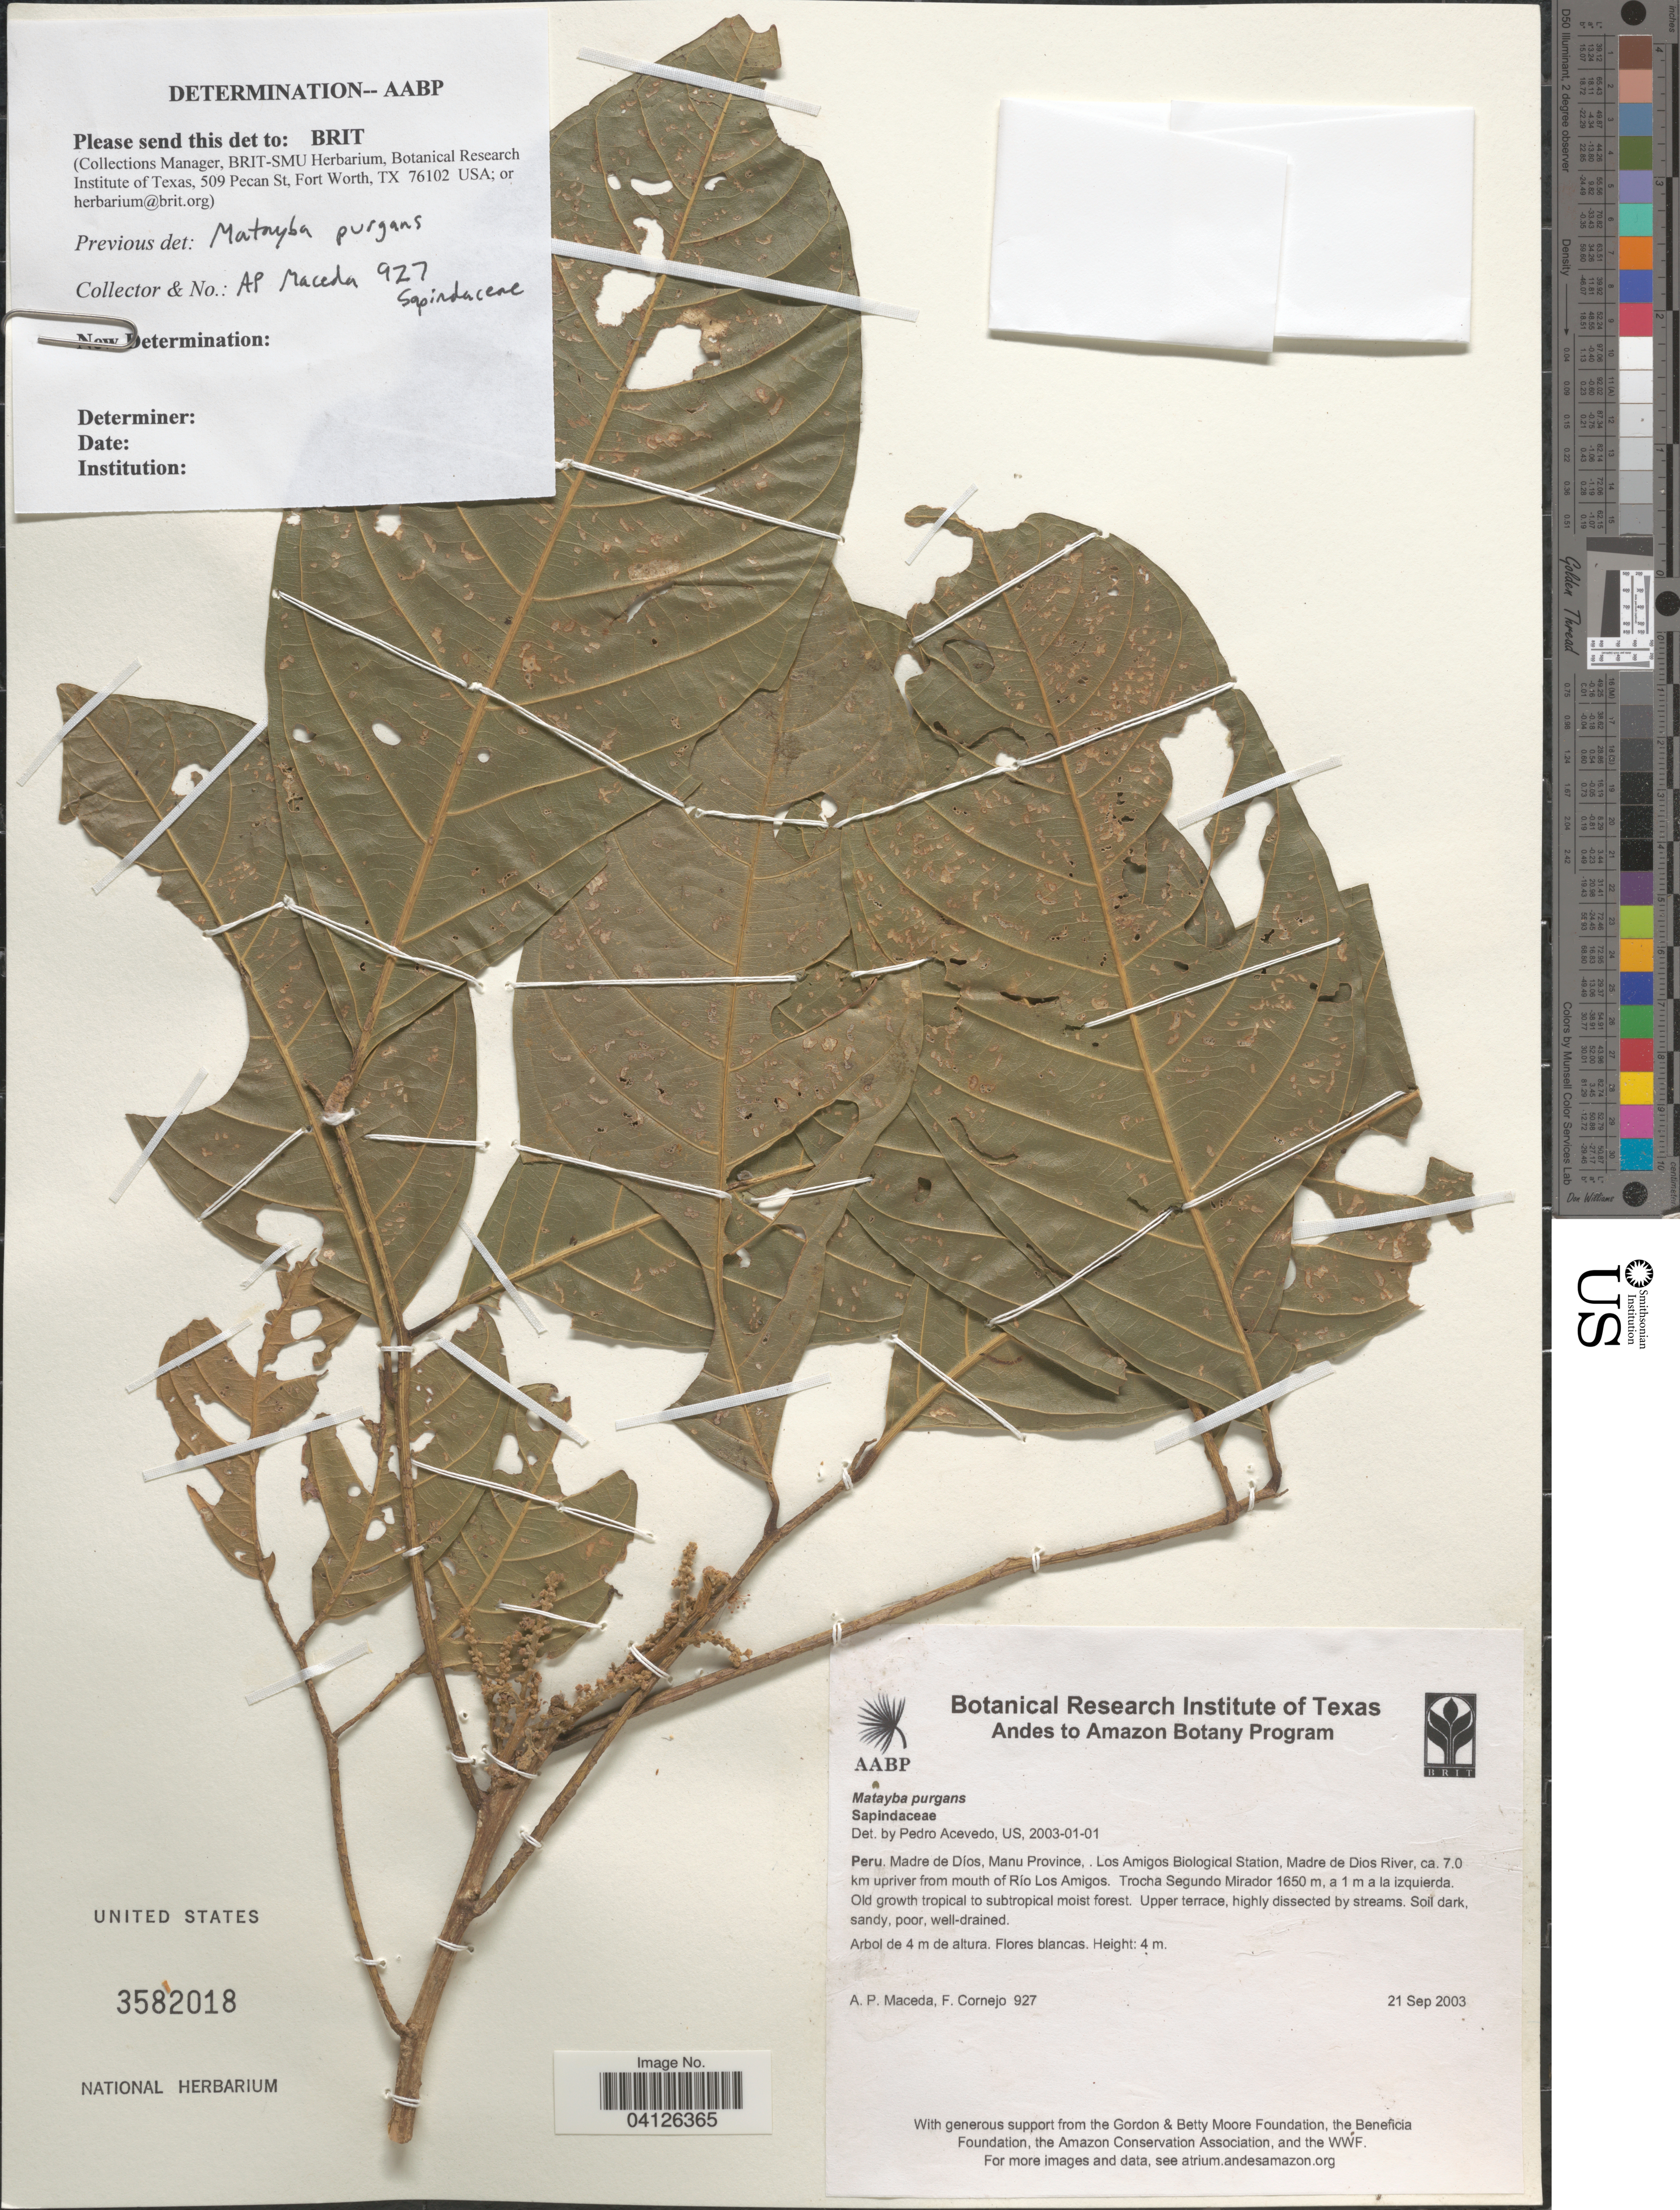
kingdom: Plantae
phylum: Tracheophyta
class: Magnoliopsida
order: Sapindales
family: Sapindaceae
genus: Matayba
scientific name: Matayba purgans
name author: (Poepp.) Radlk.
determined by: Acevedo-Rodriguez, P., (US), Smithsonian Institution - National Museum of Natural History (UNITED STATES)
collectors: A. Maceda & F. Cornejo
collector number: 927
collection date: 2003-09-21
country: Peru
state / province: Madre de Dios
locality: Manu Province, . Los Amigos Biological Station, Madre de Dios River, ca. 7.0 km upriver from mouth of Río Los Amigos. Trocha Segundo Mirador, a 1 m a la izquierda.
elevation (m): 1650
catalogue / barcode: US 3582018